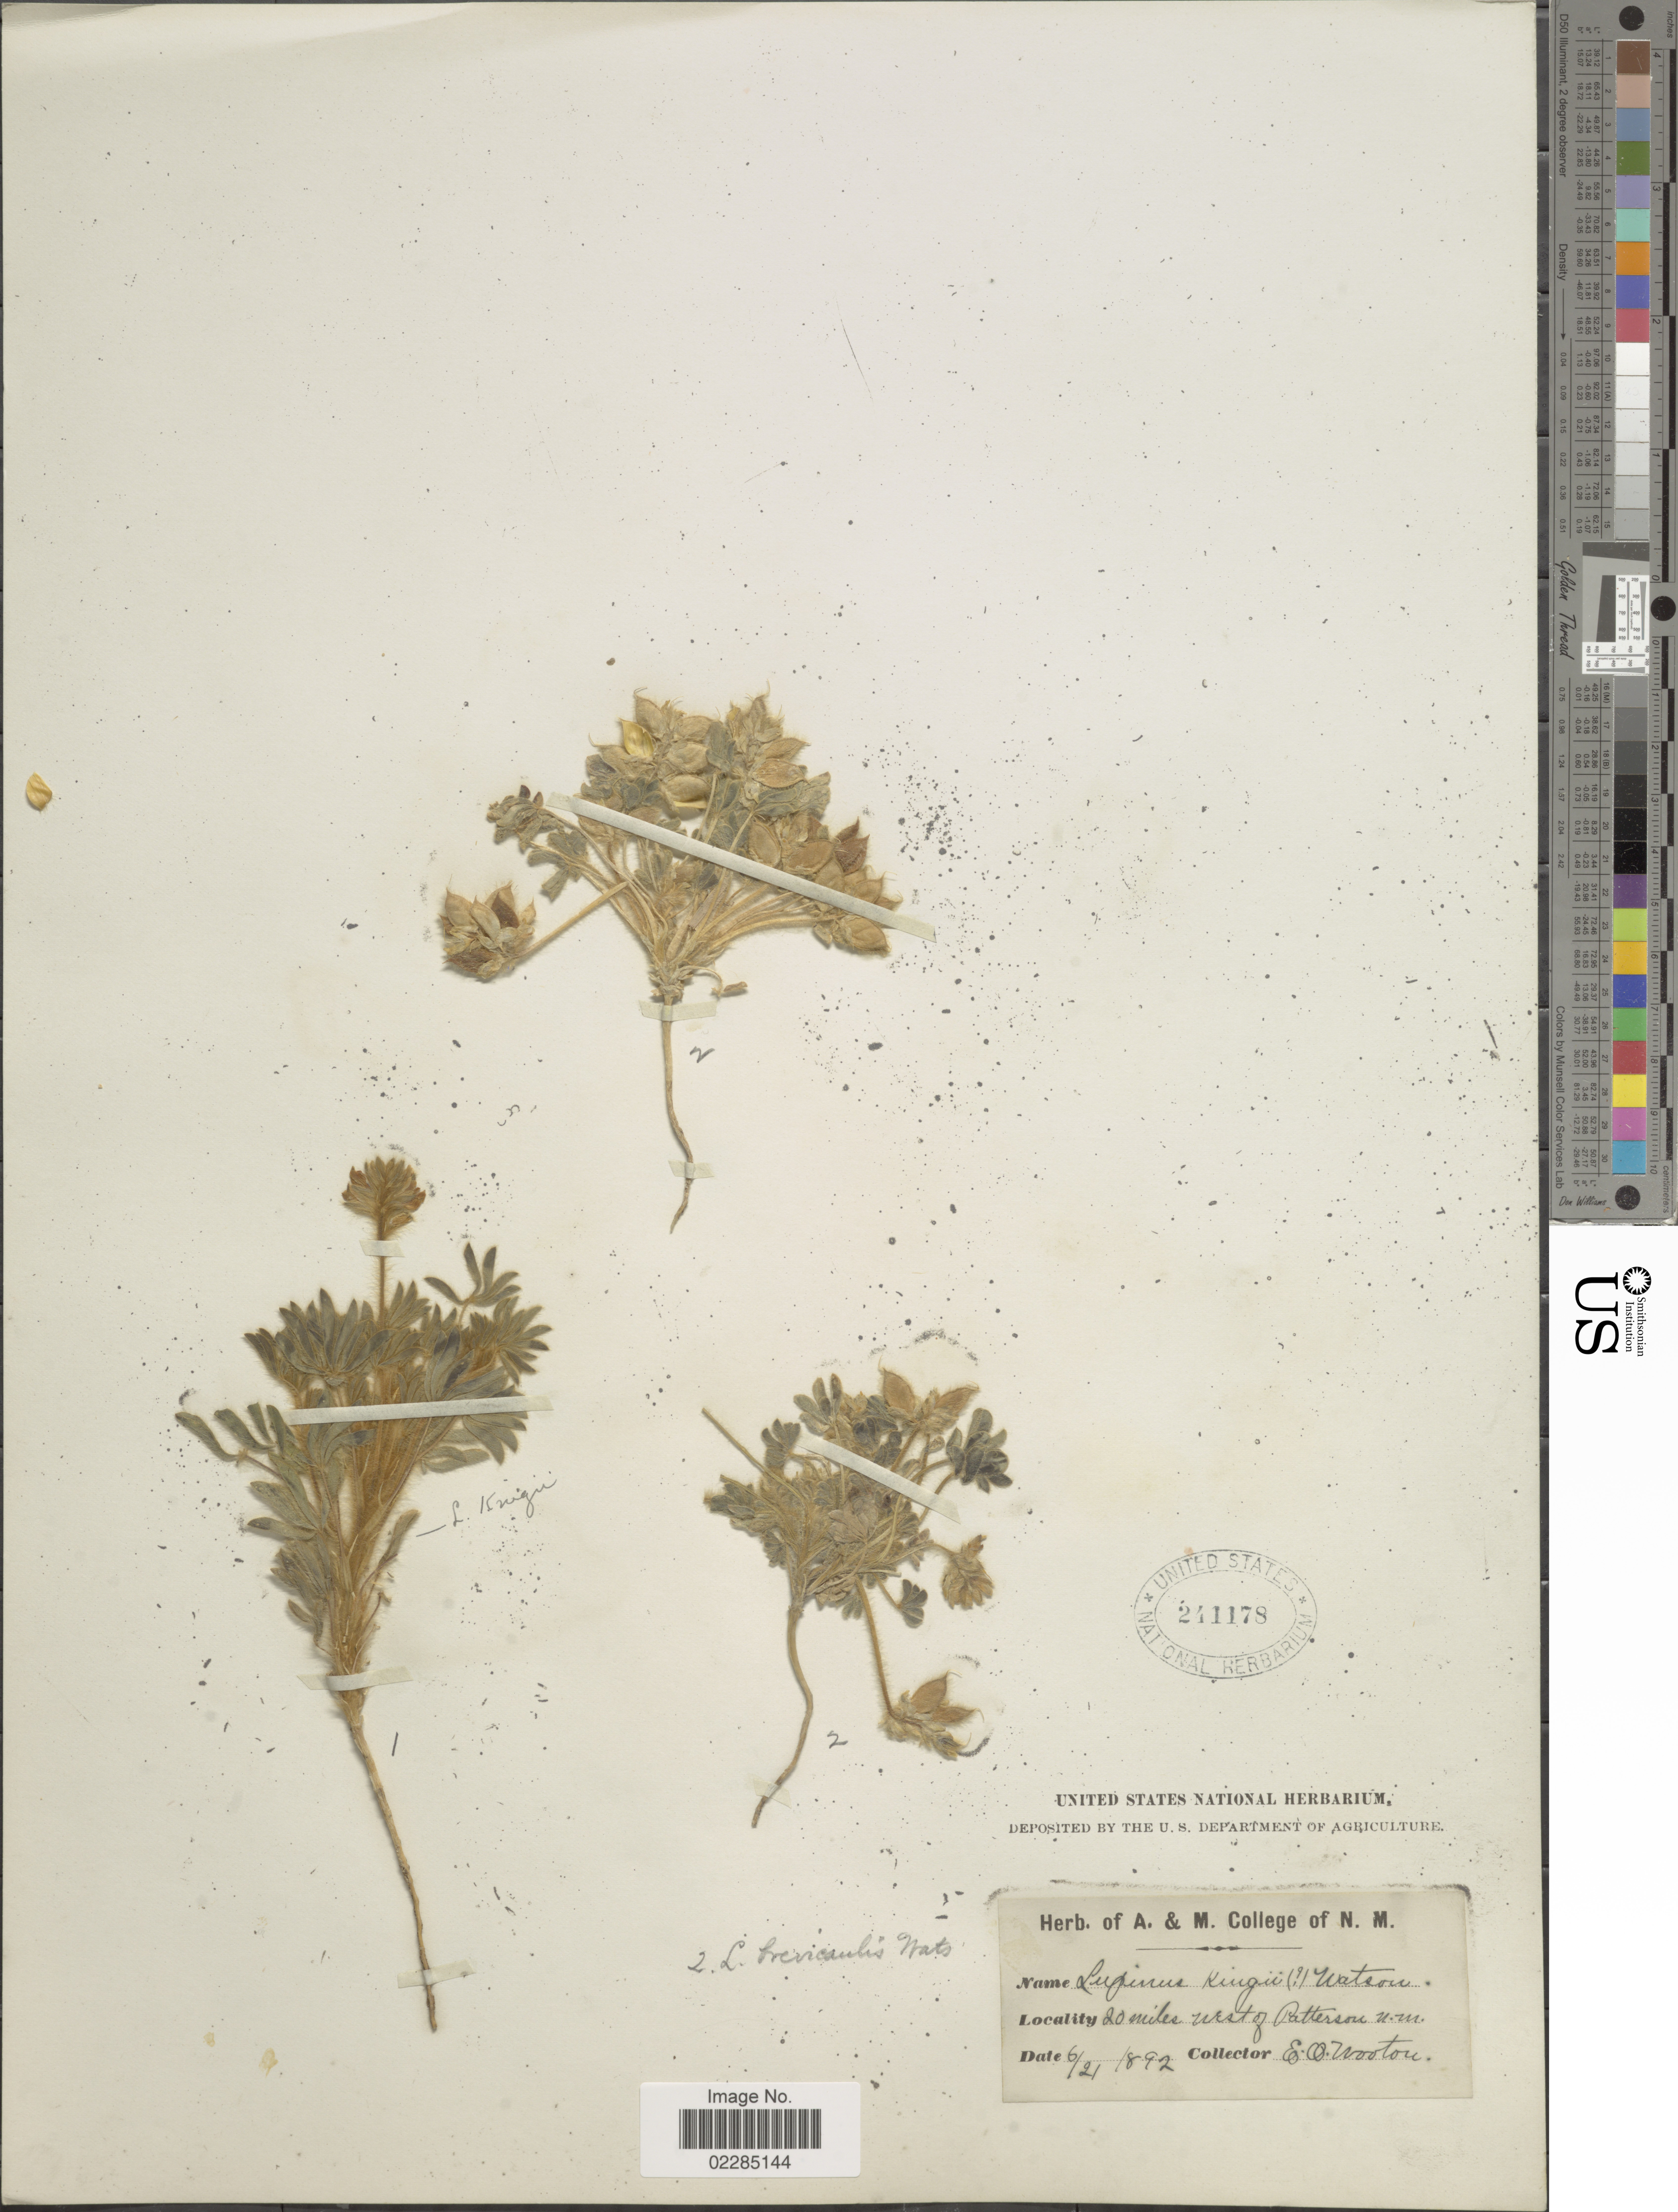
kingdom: Plantae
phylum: Tracheophyta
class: Magnoliopsida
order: Fabales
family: Fabaceae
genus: Lupinus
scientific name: Lupinus dispersus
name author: A. Heller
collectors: E. O. Wooton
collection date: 1892-06-21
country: United States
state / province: New Mexico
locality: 20 miles west of Patterson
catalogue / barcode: US 241178